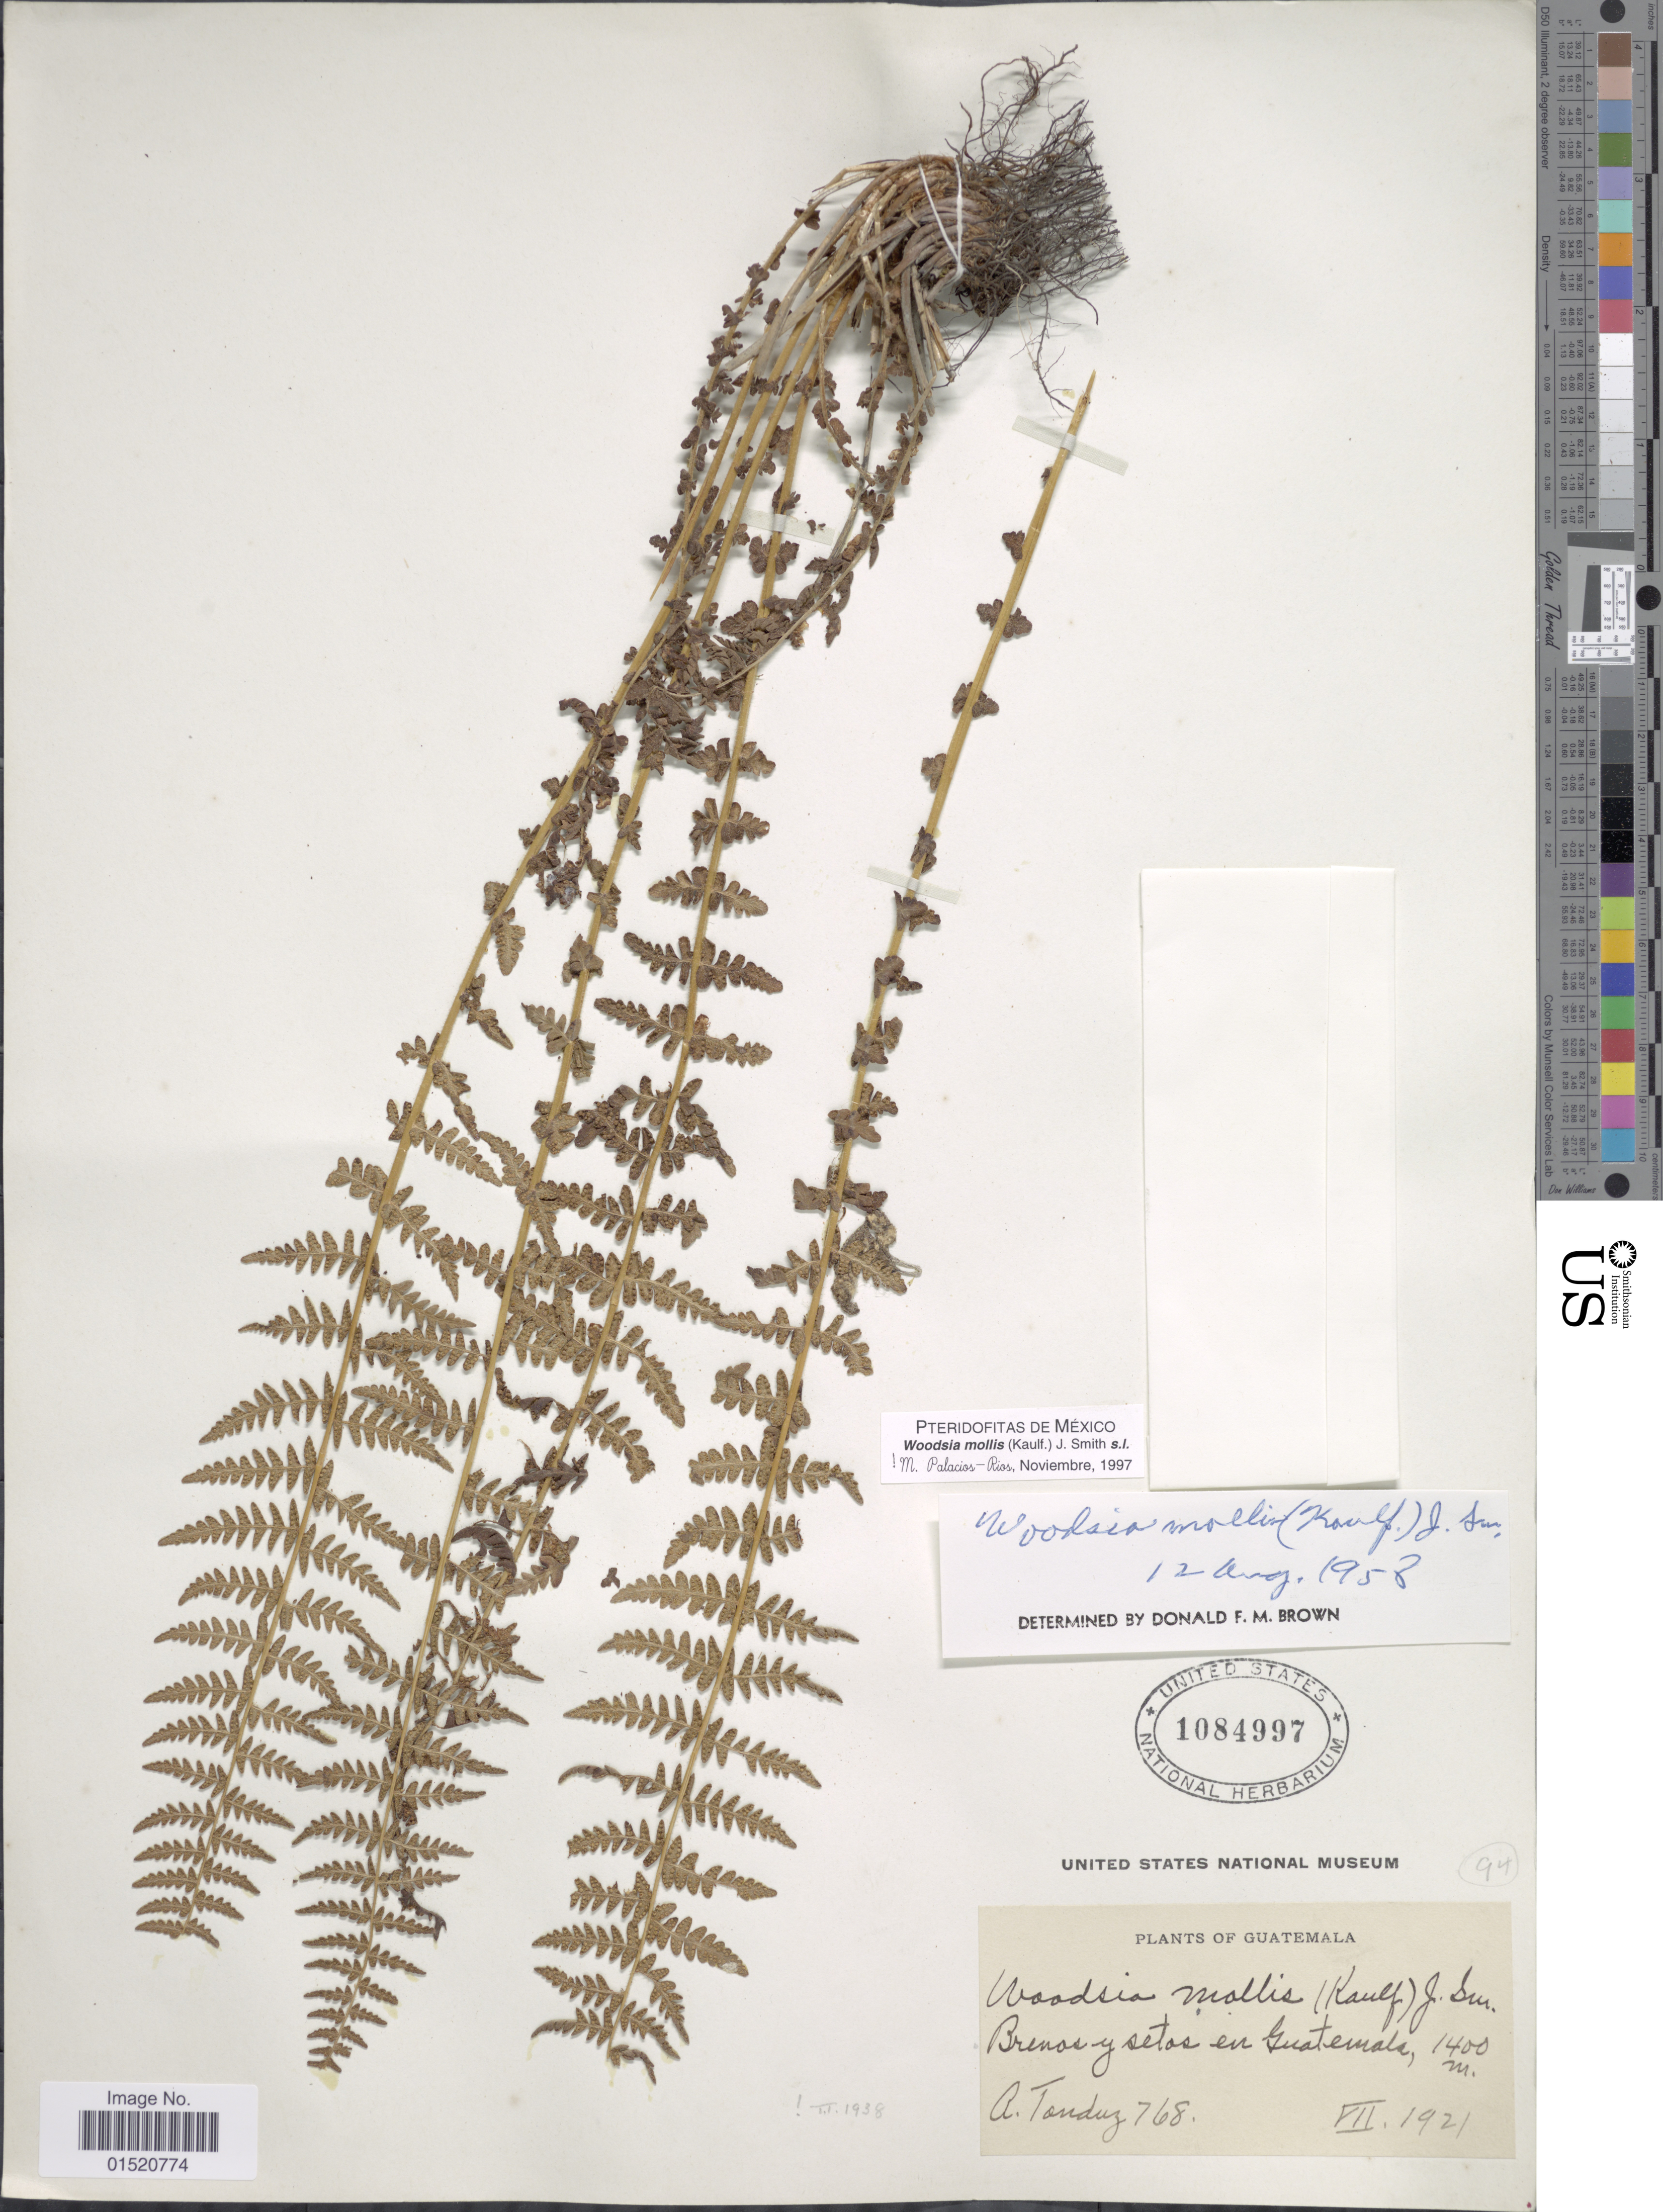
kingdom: Plantae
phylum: Tracheophyta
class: Polypodiopsida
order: Polypodiales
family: Woodsiaceae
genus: Woodsia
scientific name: Woodsia mollis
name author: (Kaulf.) J. Sm.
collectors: A. Tonduz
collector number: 768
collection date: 1921-07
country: Guatemala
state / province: Guatemala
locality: Brenos y setos en Guatemala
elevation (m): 1400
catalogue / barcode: US 1084997